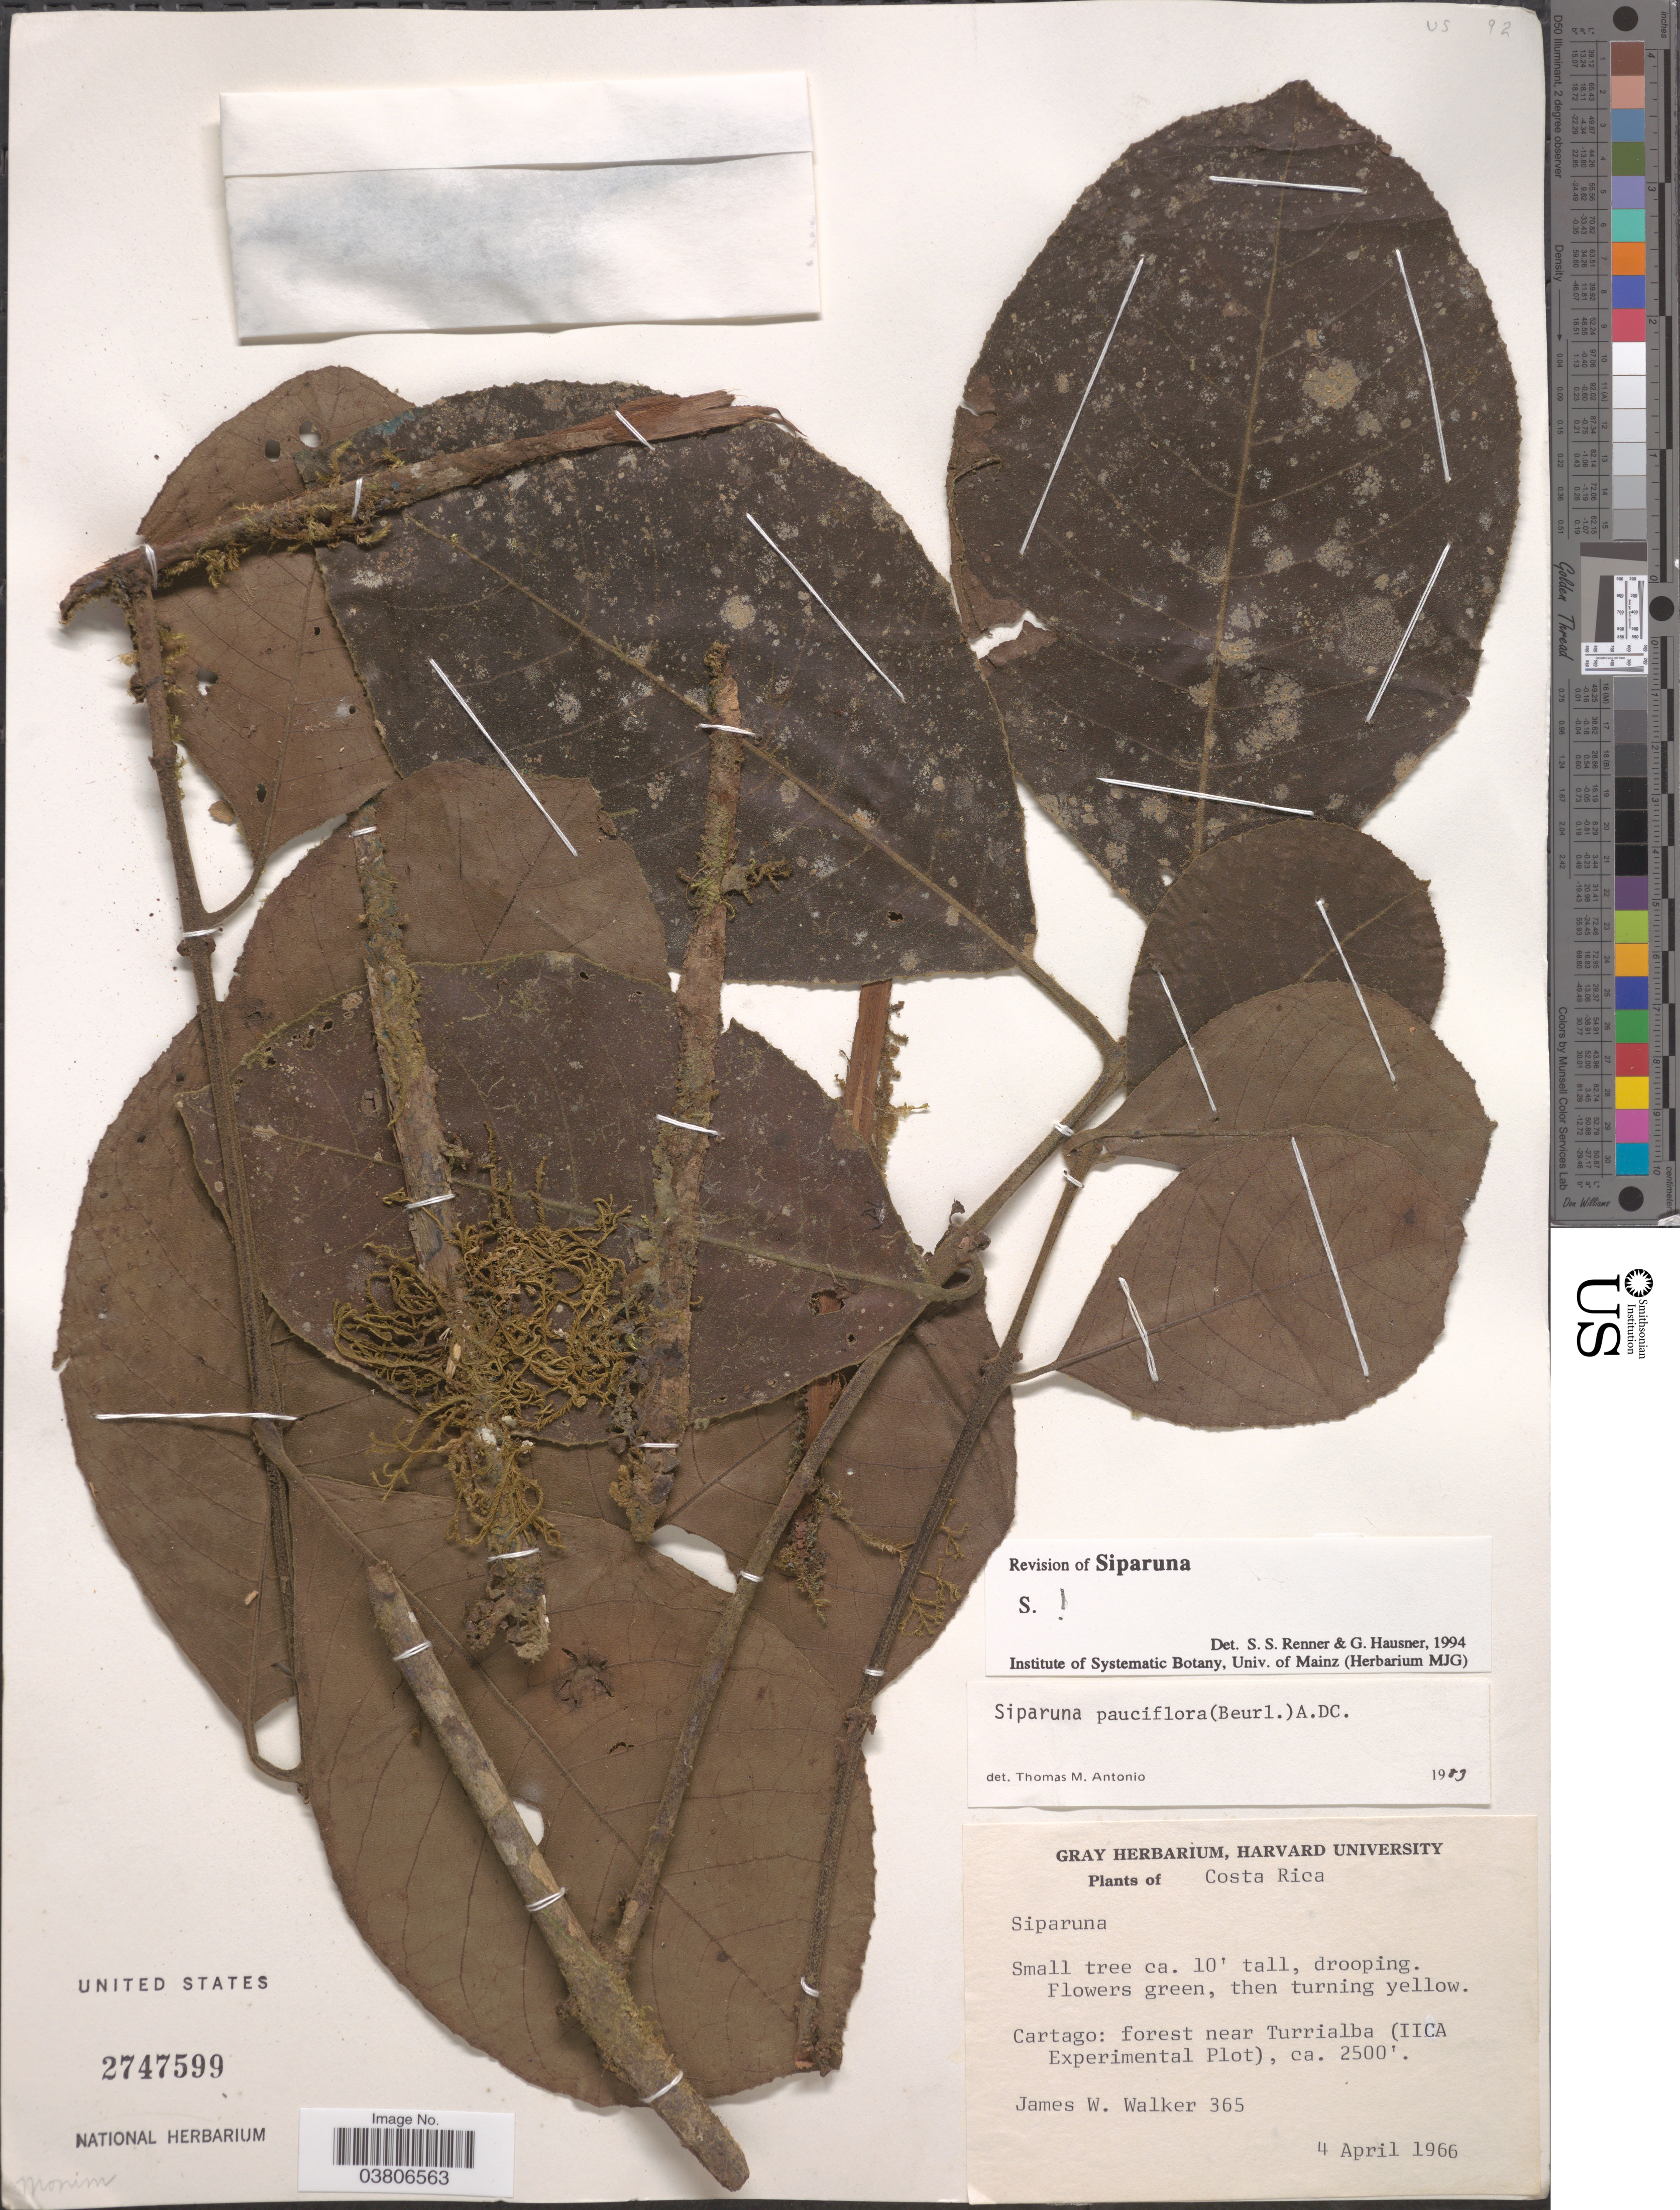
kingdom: Plantae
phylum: Tracheophyta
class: Magnoliopsida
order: Laurales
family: Siparunaceae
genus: Siparuna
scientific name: Siparuna pauciflora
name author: (Beurling) A. DC.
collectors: J. W. Walker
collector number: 365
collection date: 1966-04-04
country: Costa Rica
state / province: Cartago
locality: Forest near Turrialba (IICA Experimental Plot).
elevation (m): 762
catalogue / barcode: US 2747599